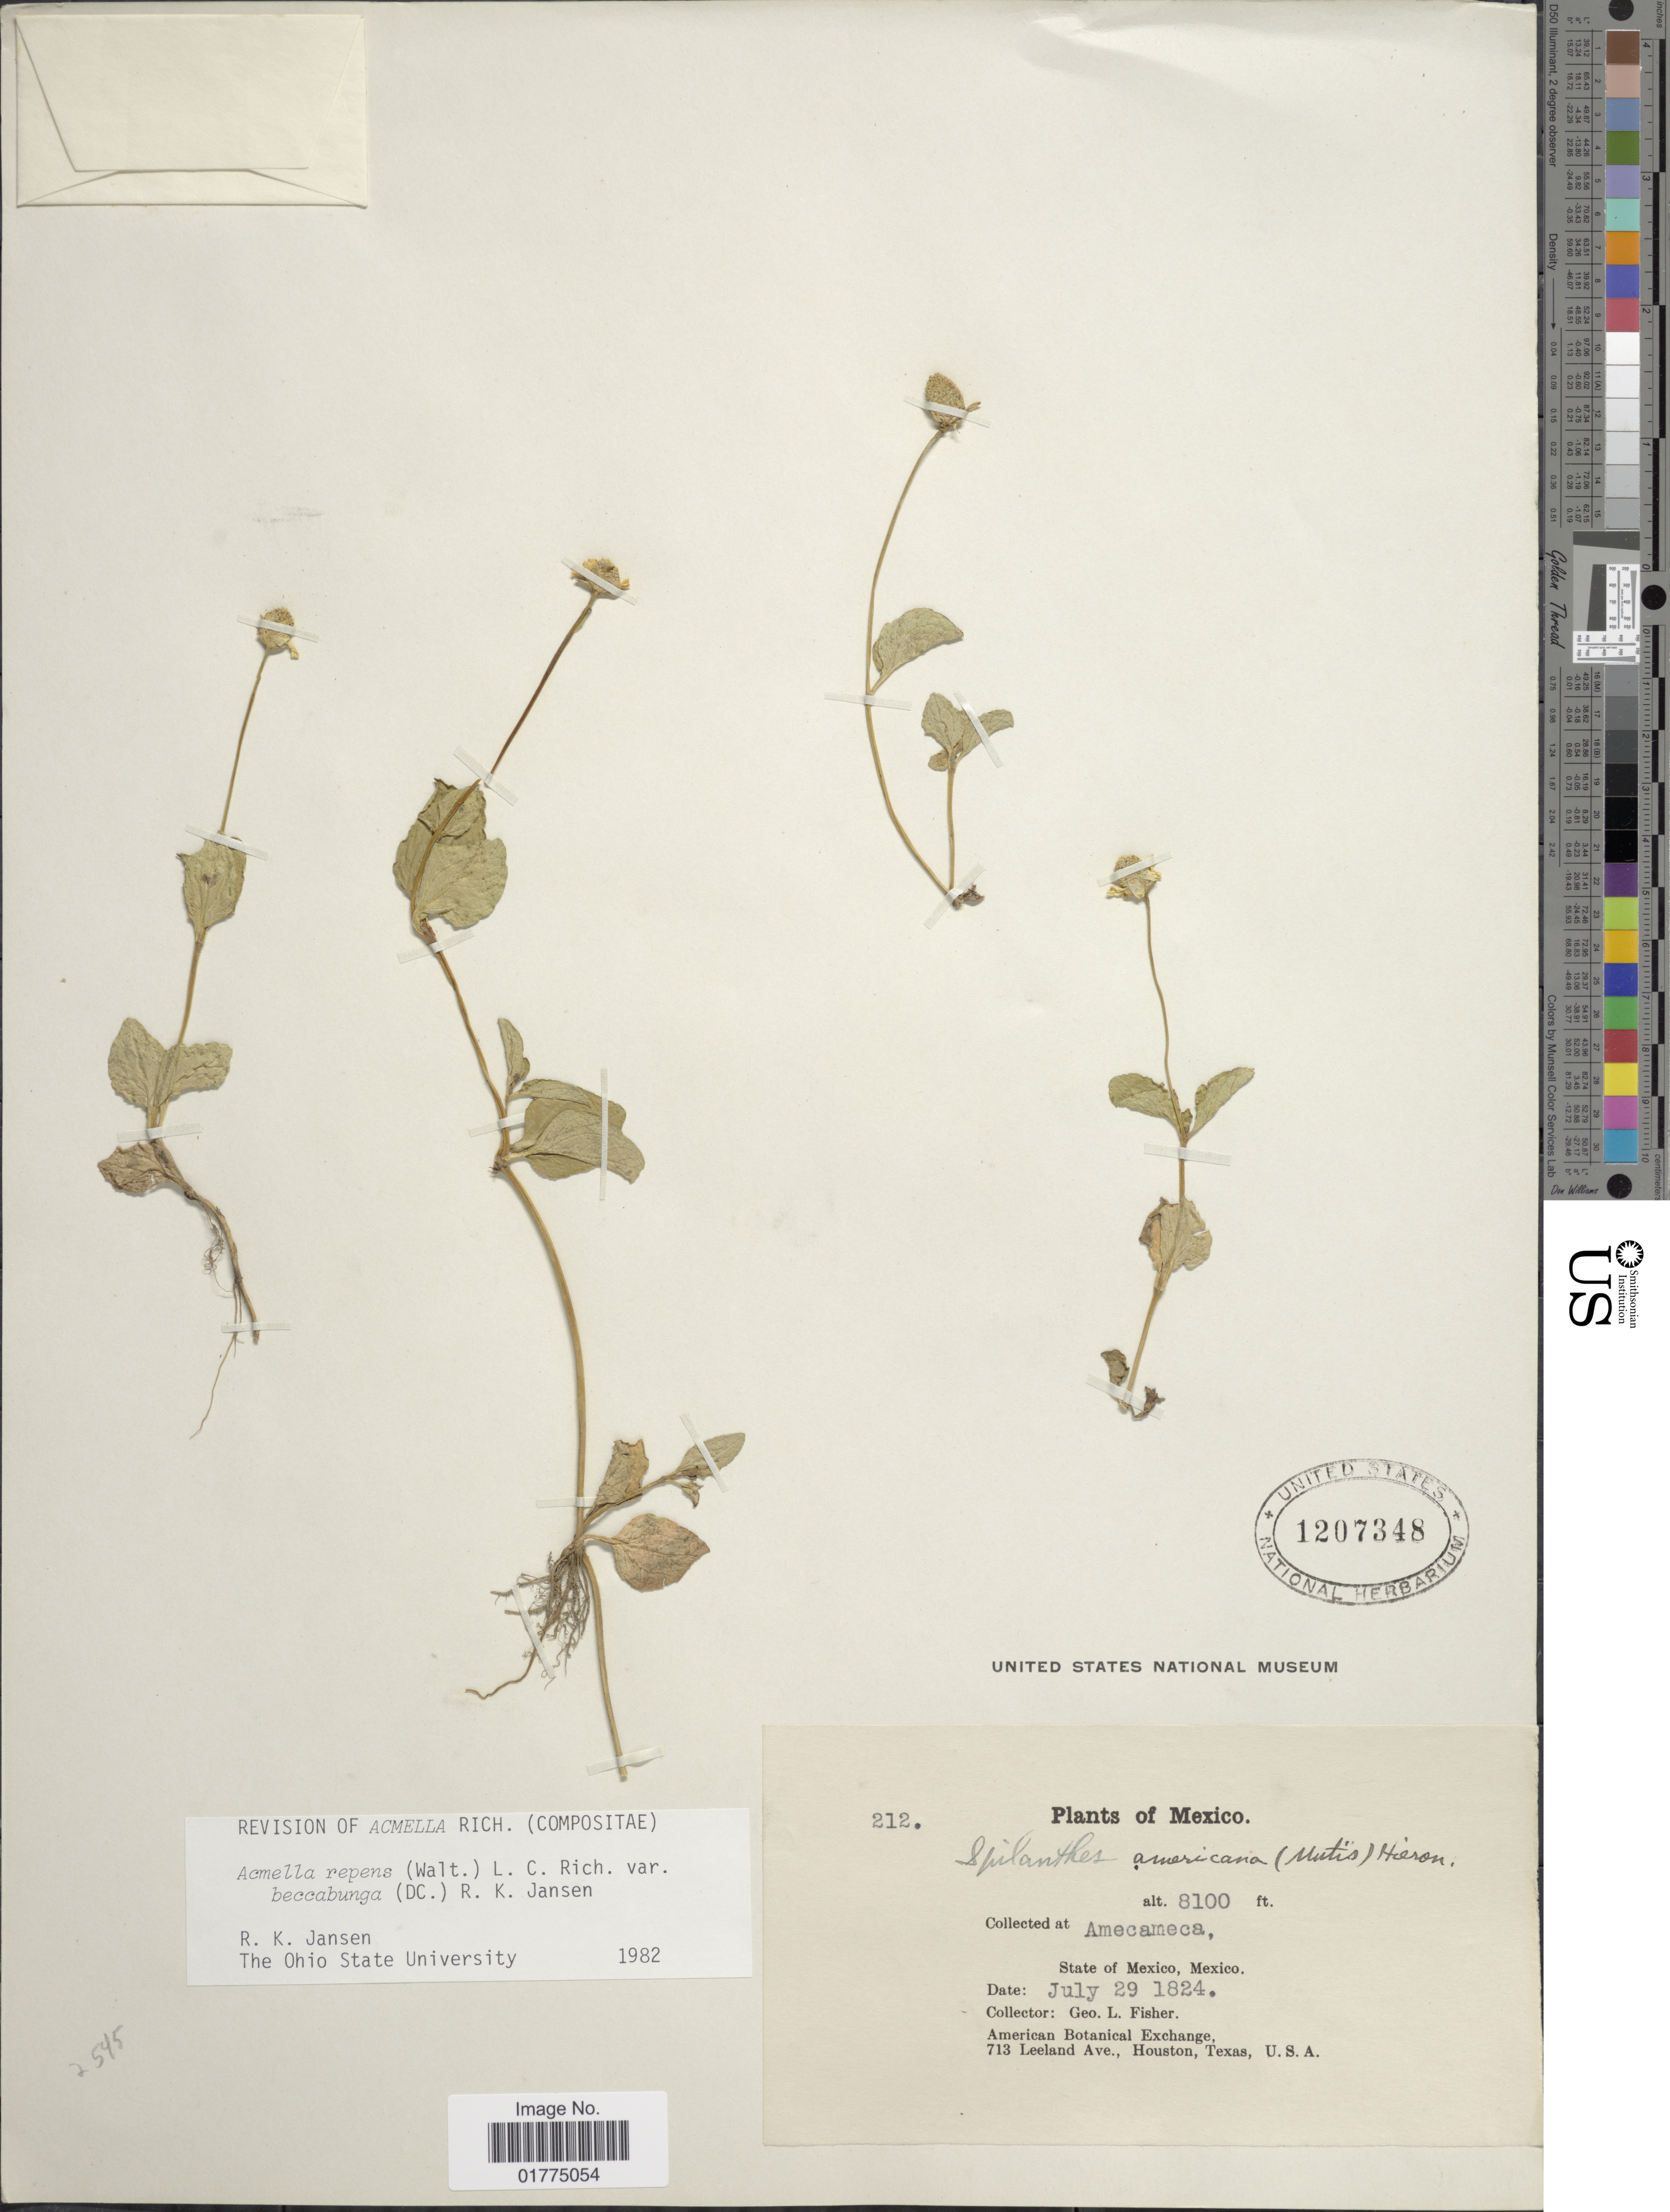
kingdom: Plantae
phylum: Tracheophyta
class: Magnoliopsida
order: Asterales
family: Asteraceae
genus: Acmella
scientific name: Acmella repens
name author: (Walter) Rich.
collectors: G. L. Fisher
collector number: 212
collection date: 1824-07-29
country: Mexico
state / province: México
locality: Mexico. Amecameca, State of Mexico, Mexico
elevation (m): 2469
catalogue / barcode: US 1207348